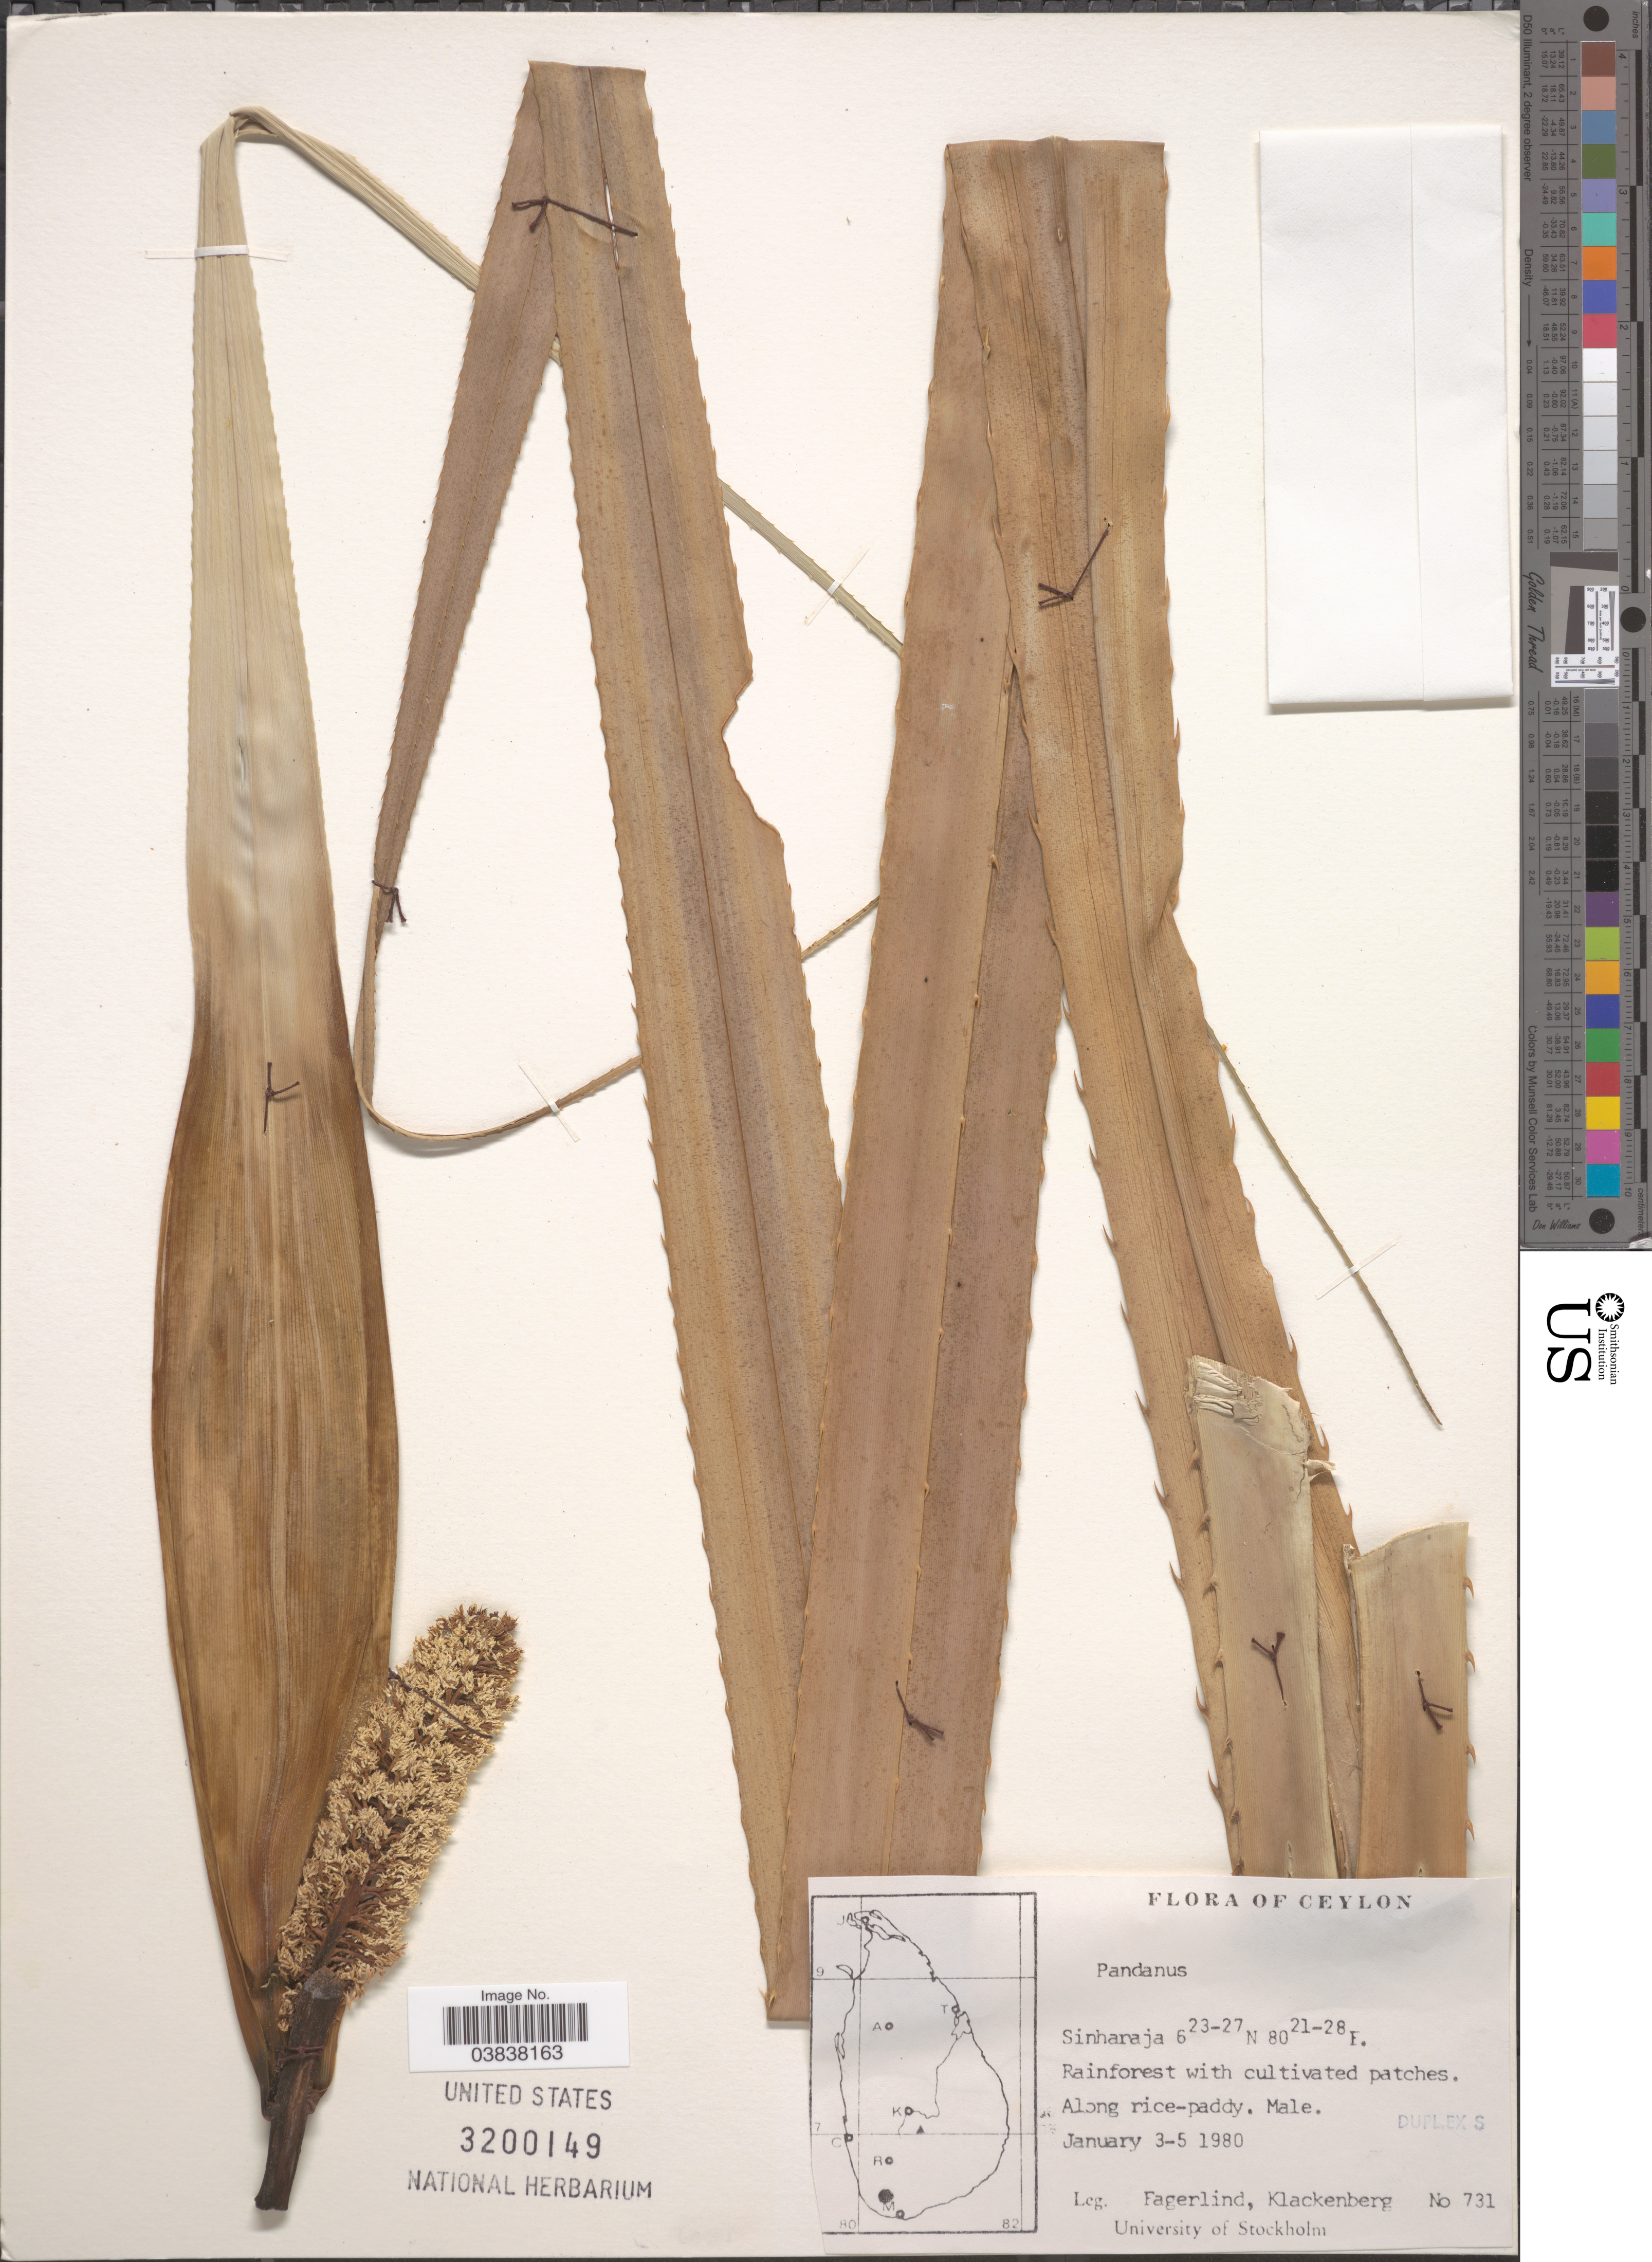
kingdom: Plantae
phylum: Tracheophyta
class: Liliopsida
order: Pandanales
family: Pandanaceae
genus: Pandanus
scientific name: Pandanus sp.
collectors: -- Fagerlind & -. Klackenberg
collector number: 731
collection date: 1980-01-03/1980-01-05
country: Sri Lanka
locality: Ceylon. Sinharaja.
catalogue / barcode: US 3200149